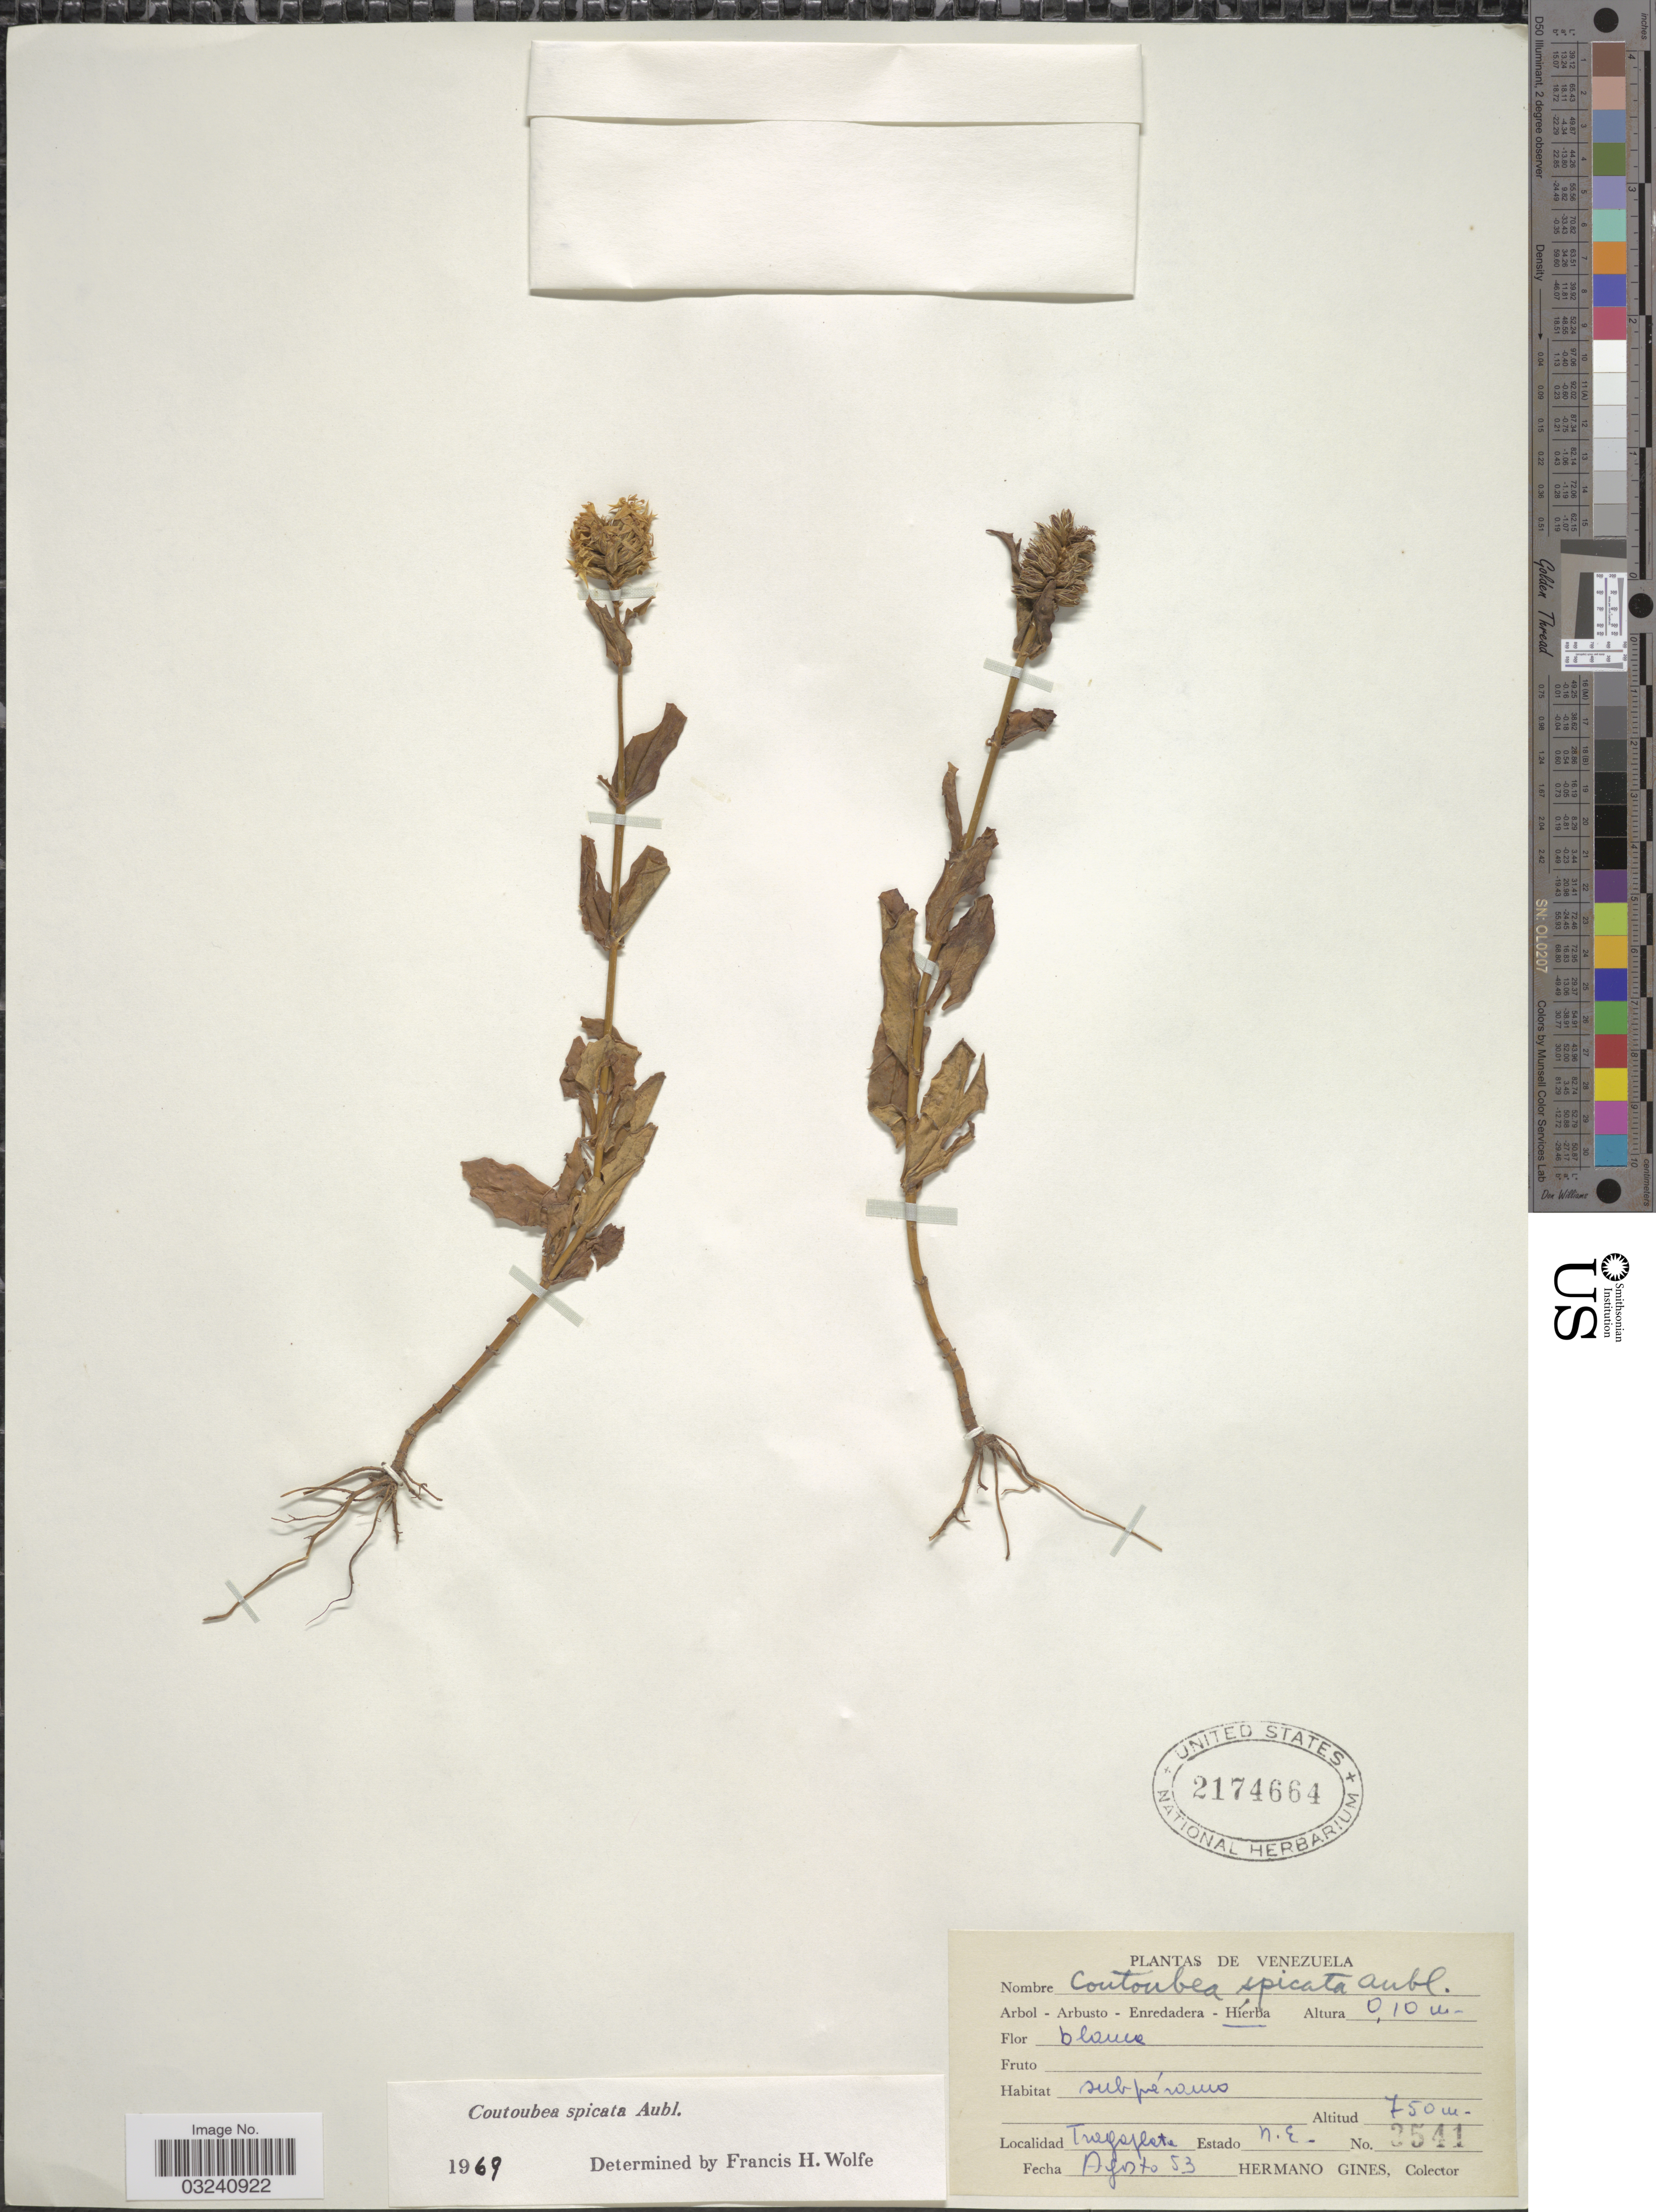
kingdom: Plantae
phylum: Tracheophyta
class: Magnoliopsida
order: Gentianales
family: Gentianaceae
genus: Coutoubea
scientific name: Coutoubea spicata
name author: Aubl.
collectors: Bro. Gines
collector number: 3541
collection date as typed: Transcribed d/m/y: /8/53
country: Venezuela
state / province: Nueva Esparta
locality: Tragaplata, Estado N.E. [State of Nueva Esparta]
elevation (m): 750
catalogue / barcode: US 2174664